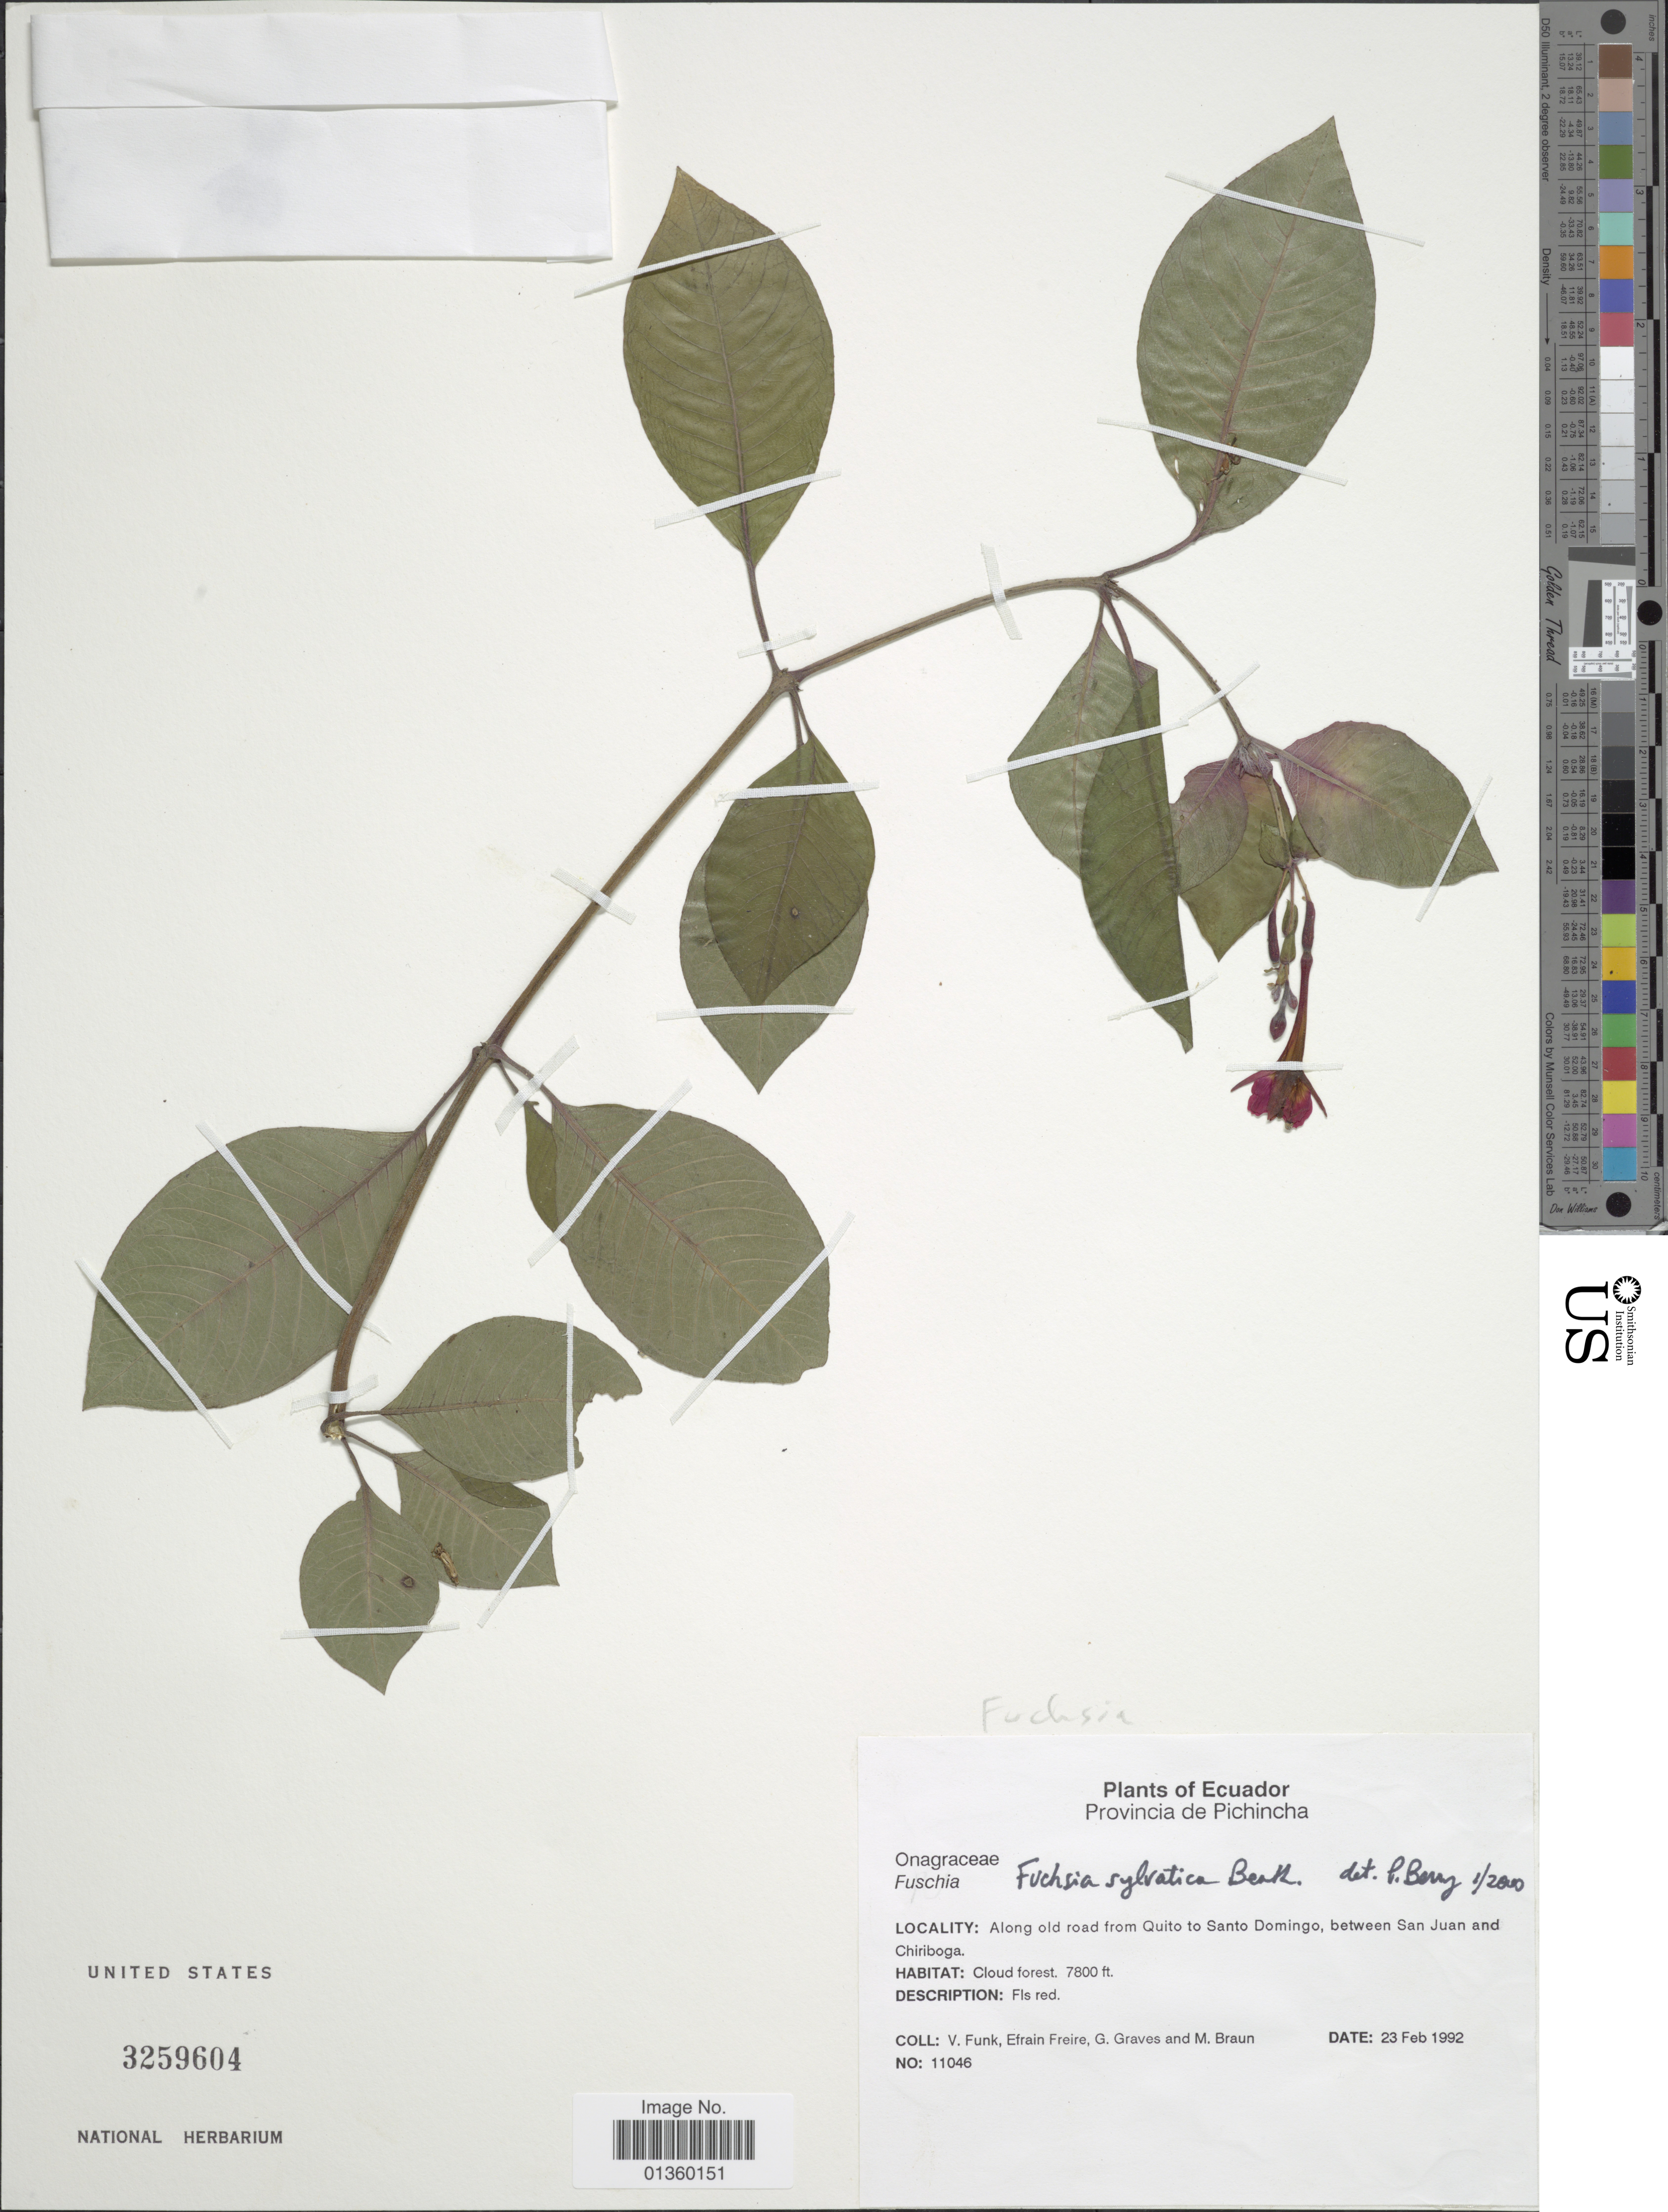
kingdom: Plantae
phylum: Tracheophyta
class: Magnoliopsida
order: Myrtales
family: Onagraceae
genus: Fuchsia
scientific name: Fuchsia sylvatica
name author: Benth.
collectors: V. Funk, E. Freire, G. Graves & M. Braun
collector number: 11046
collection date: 1992-02-23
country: Ecuador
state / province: Pichincha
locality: Along old road from Quito to Santo Domingo, between San Juan and Chiriboga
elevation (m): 2377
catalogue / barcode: US 3259604